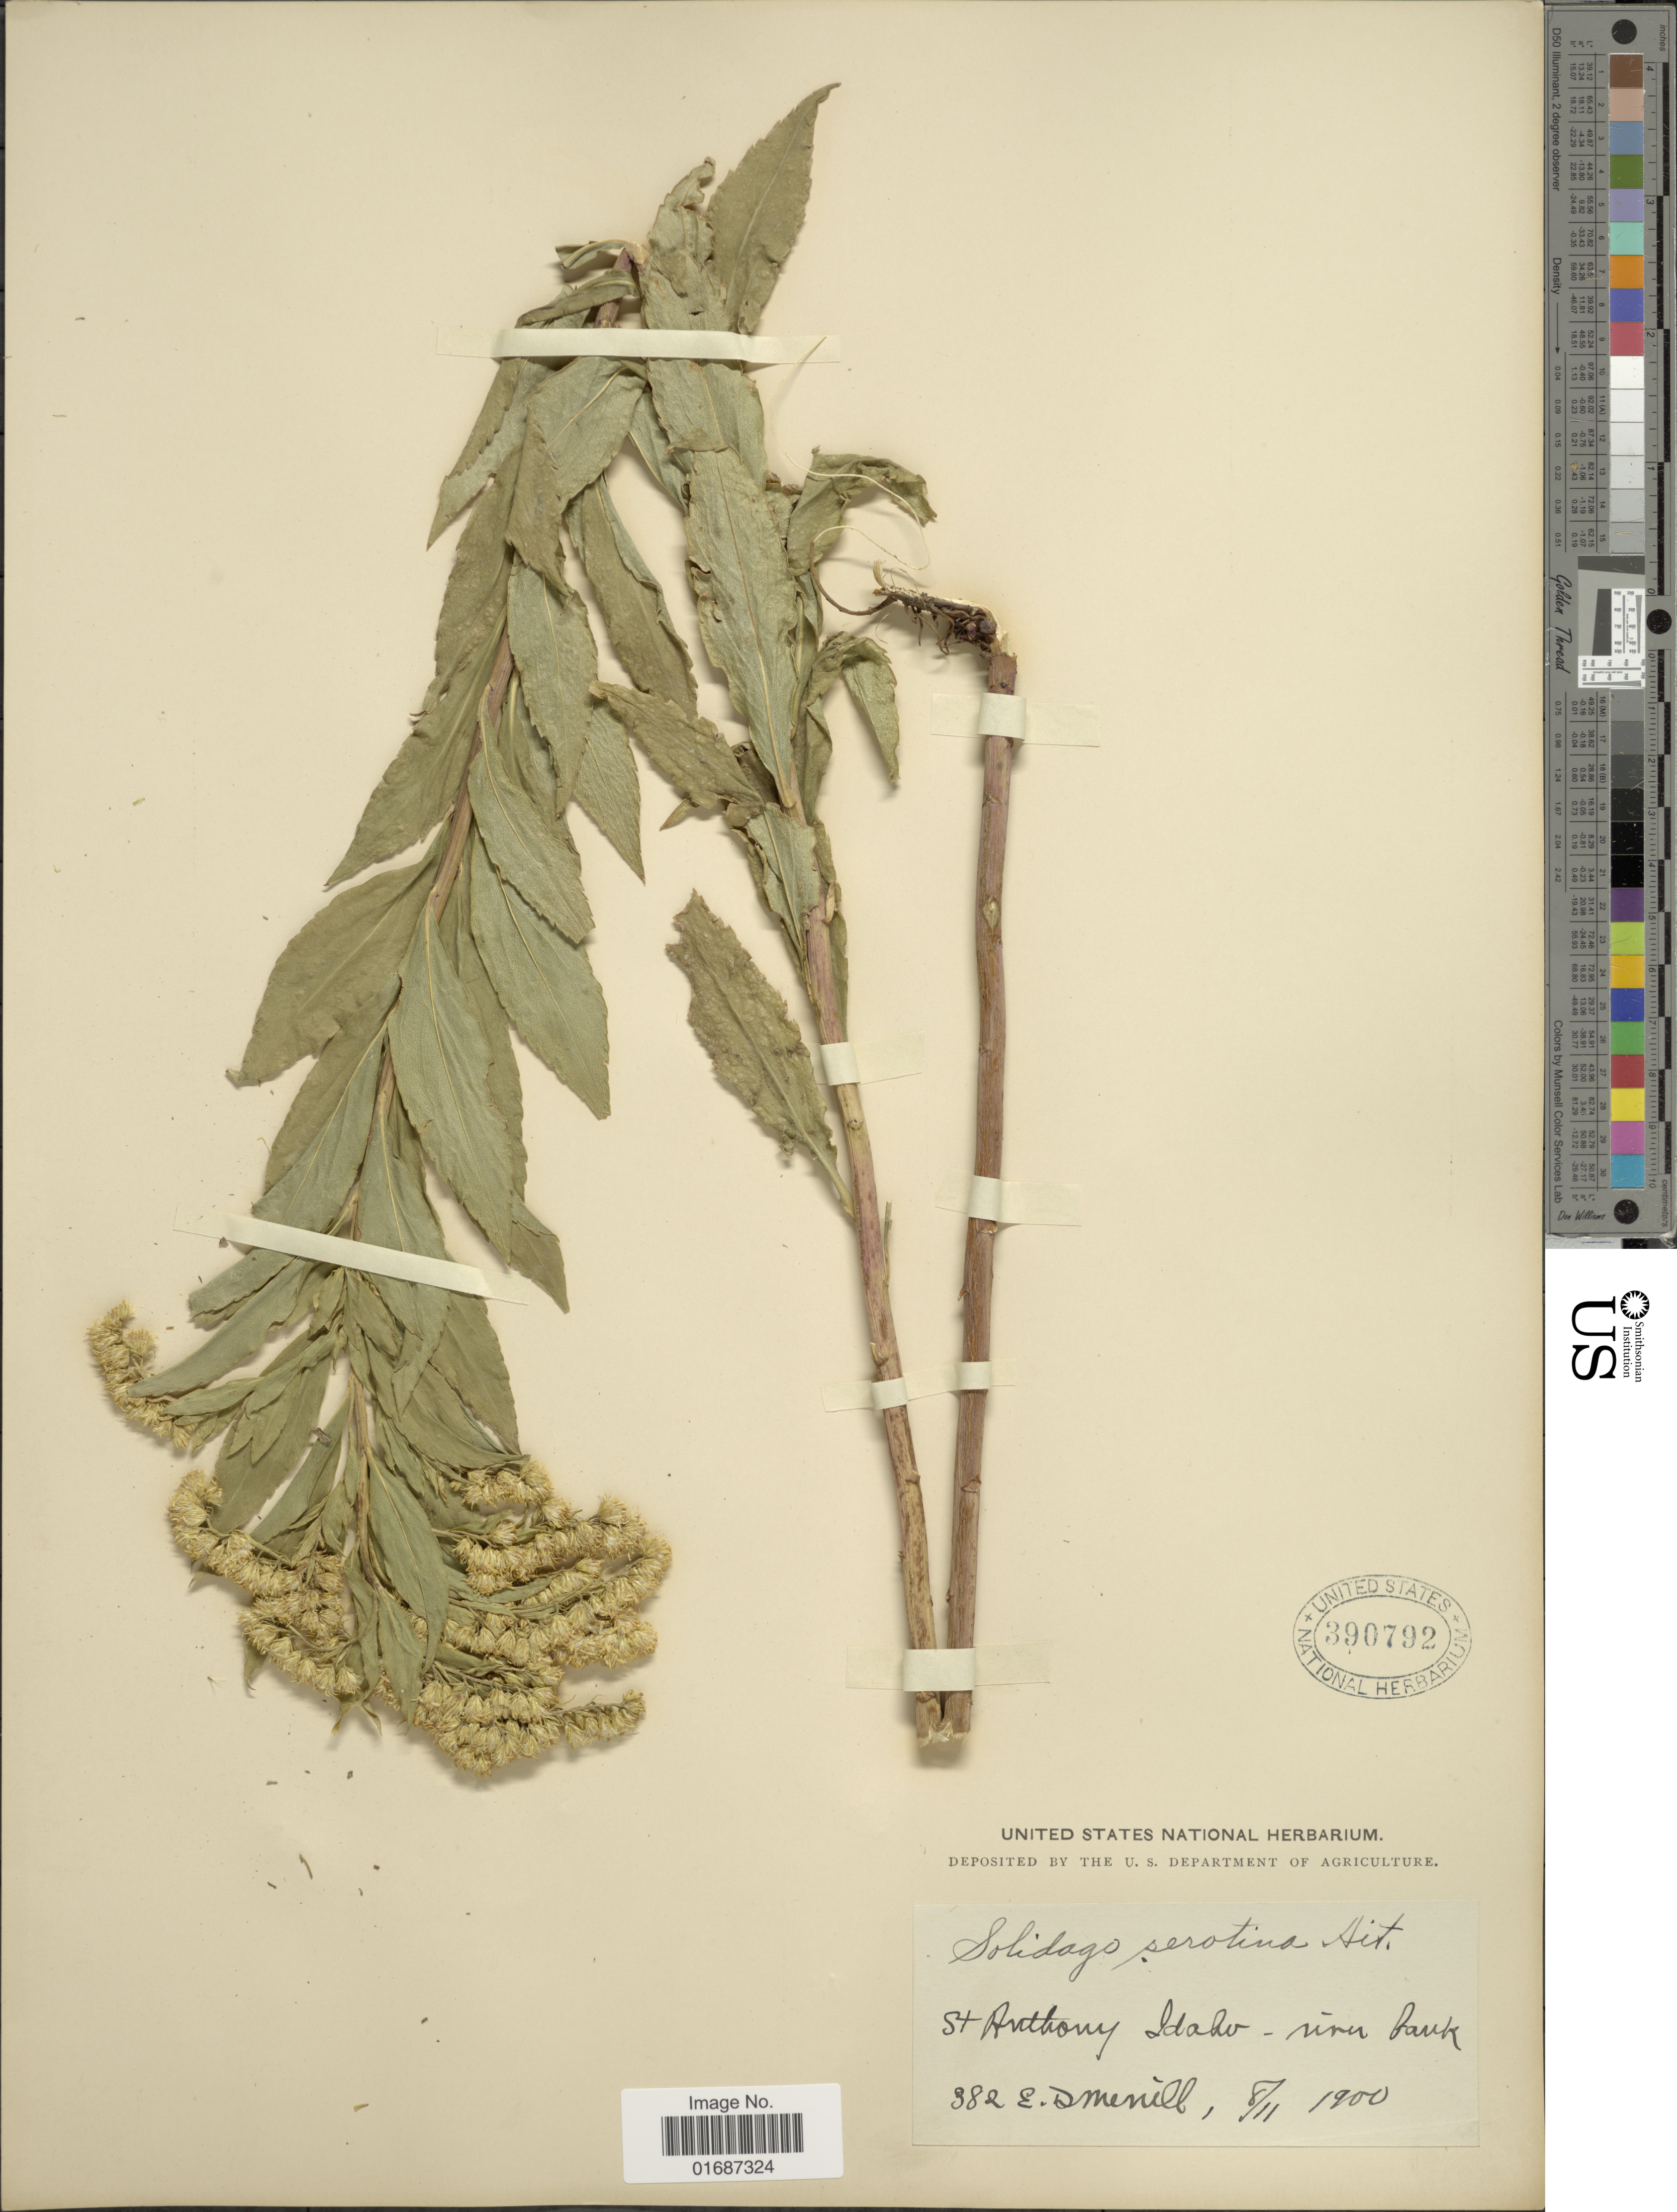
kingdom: Plantae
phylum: Tracheophyta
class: Magnoliopsida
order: Asterales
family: Asteraceae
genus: Solidago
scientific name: Solidago gigantea var. leiophylla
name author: Fernald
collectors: E. D. Merrill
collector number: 382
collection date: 1900-08-11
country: United States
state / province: Idaho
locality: St. Anthomy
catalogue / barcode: US 390792